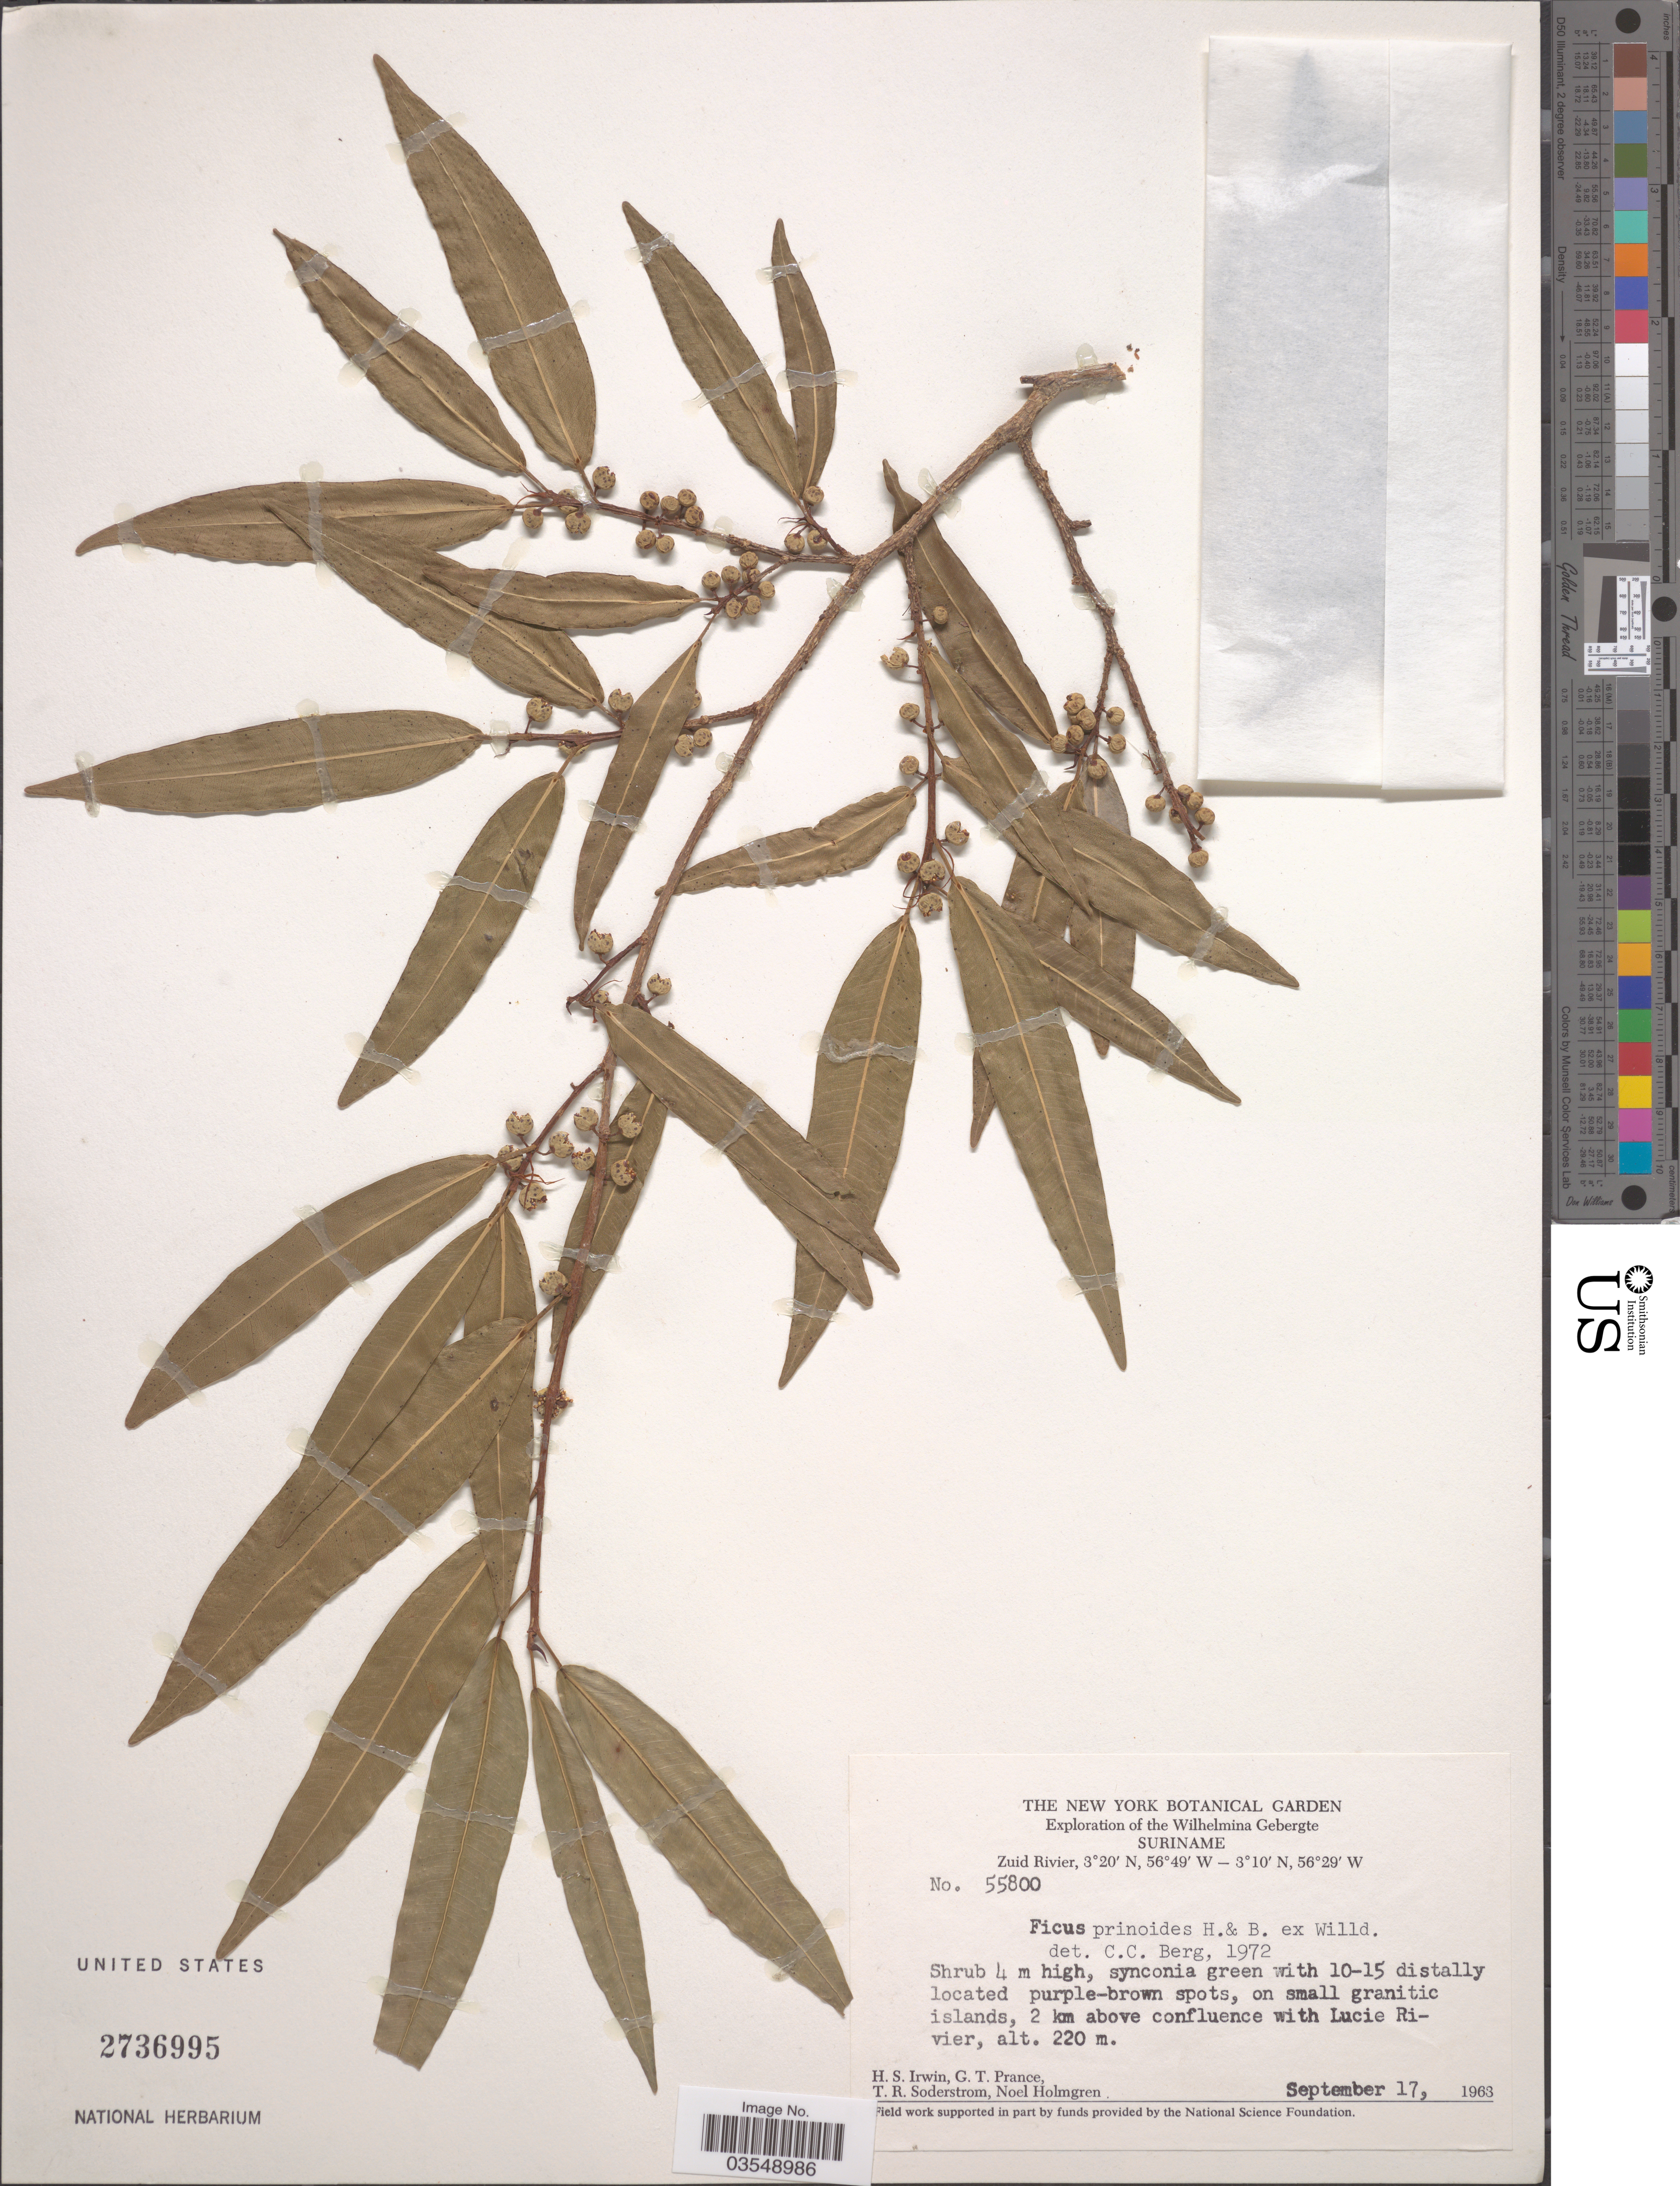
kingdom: Plantae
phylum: Tracheophyta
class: Magnoliopsida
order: Rosales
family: Moraceae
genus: Ficus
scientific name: Ficus pallida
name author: Vahl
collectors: H. Irwin, G. T. Prance, T. R. Soderstrom & N. H. Holmgren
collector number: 55800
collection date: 1963-09-17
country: Suriname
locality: Wilhelmina Gebergte. Zuid Rivier. 2 km above confluence with Lucie Rivier.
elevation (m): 220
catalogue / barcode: US 2736995